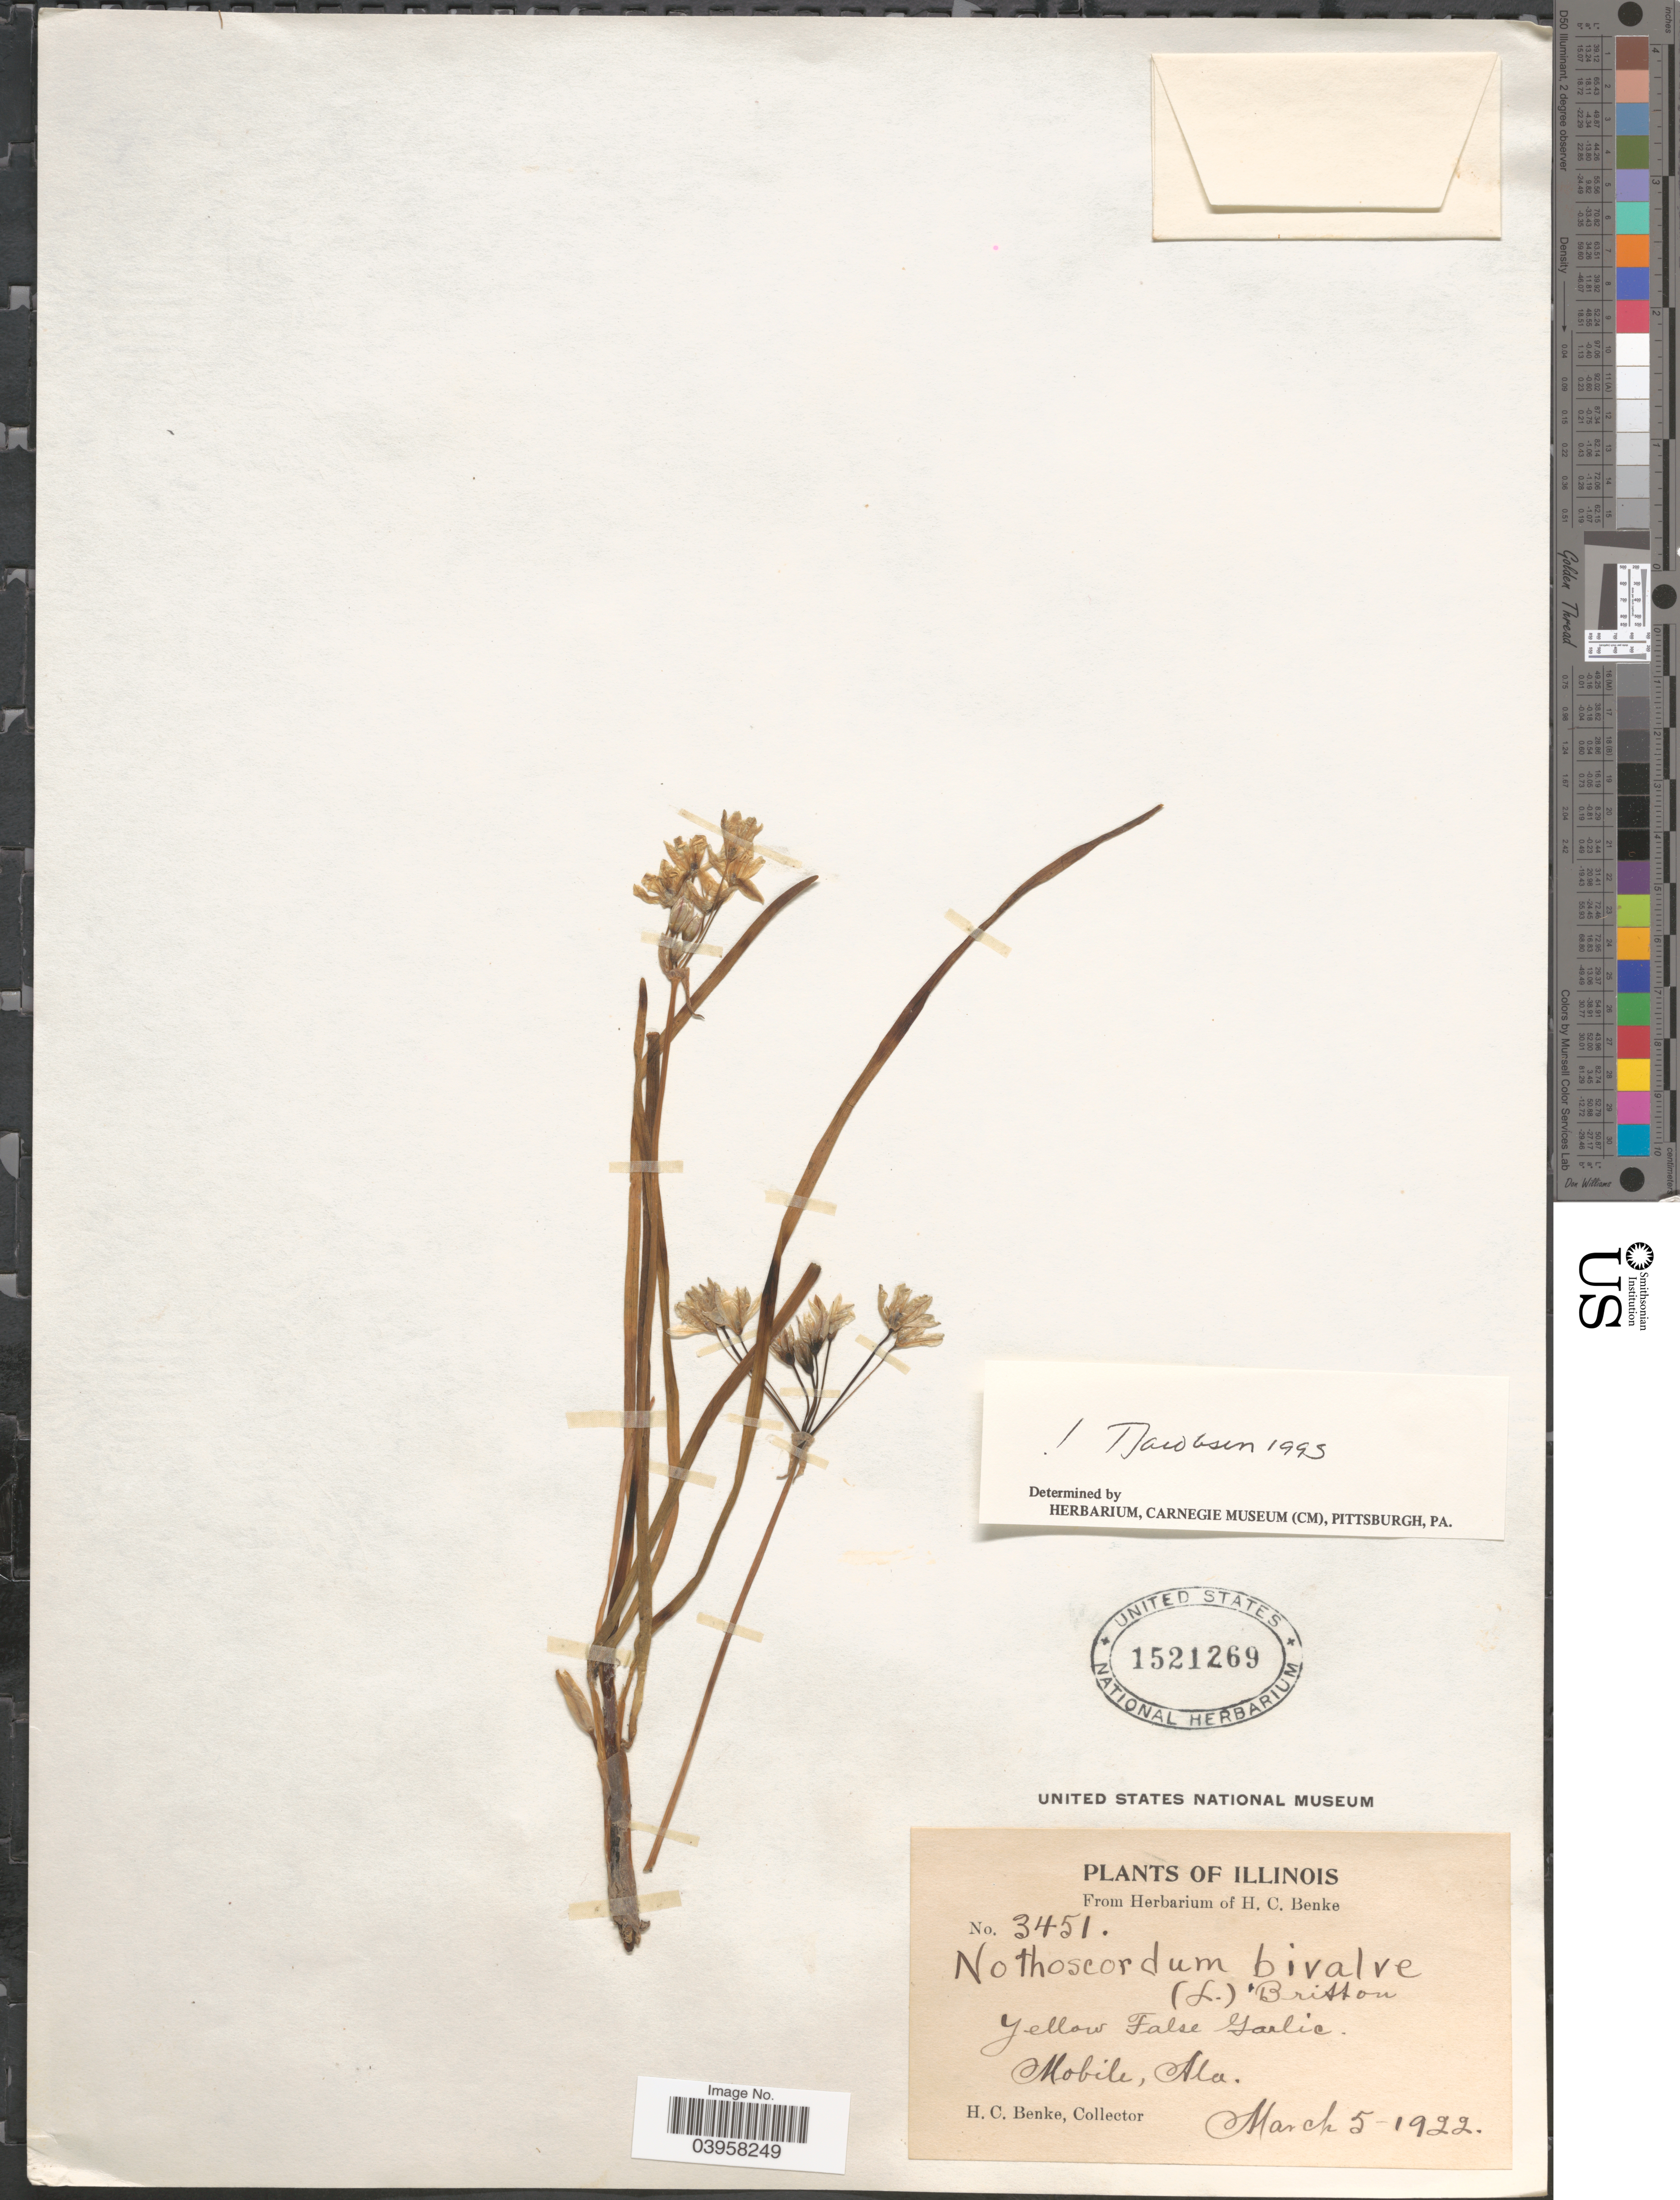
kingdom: Plantae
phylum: Tracheophyta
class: Liliopsida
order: Asparagales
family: Amaryllidaceae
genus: Nothoscordum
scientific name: Nothoscordum bivalve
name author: (L.) Britton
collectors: H. Benke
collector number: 3451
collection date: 1922-03-05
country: United States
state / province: Alabama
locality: Yellow False Garlic. Mobile.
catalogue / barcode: US 1521269